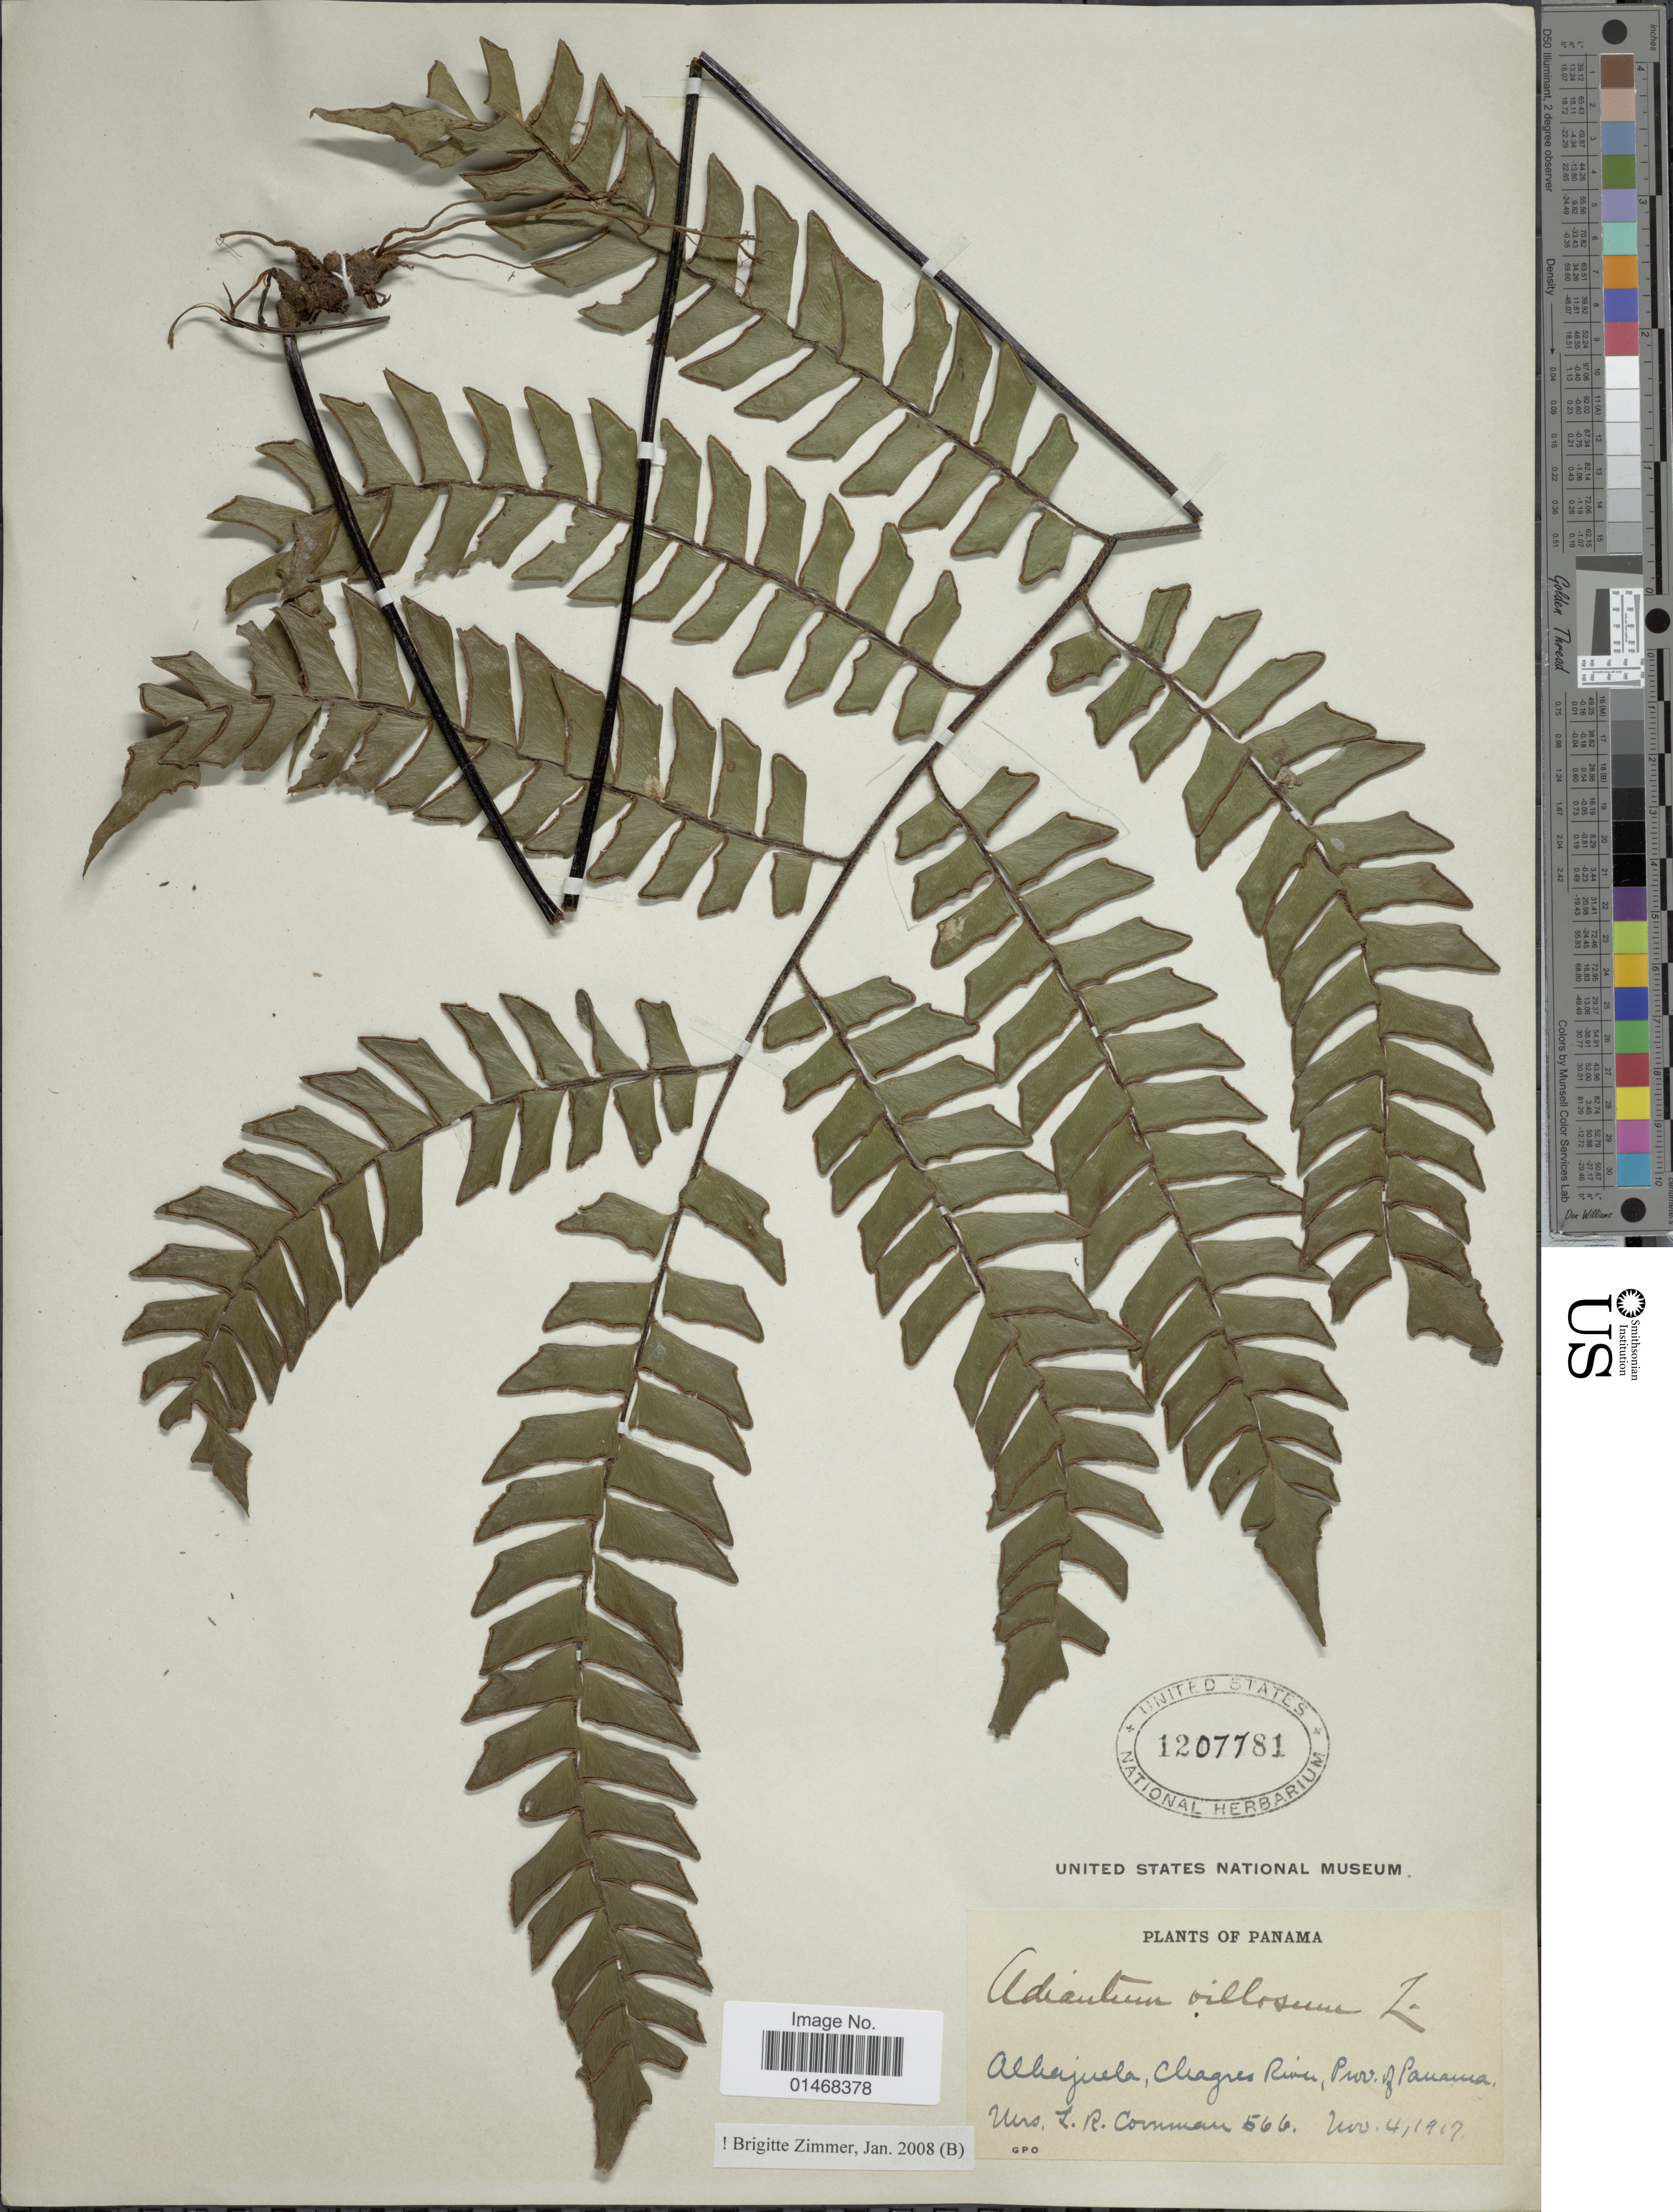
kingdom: Plantae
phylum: Tracheophyta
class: Polypodiopsida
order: Polypodiales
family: Pteridaceae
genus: Adiantum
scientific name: Adiantum villosum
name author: L.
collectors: L. Cornman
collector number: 566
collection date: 1917-11-04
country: Panama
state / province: Panamá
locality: Alajuela, Chagres River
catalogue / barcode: US 1207781